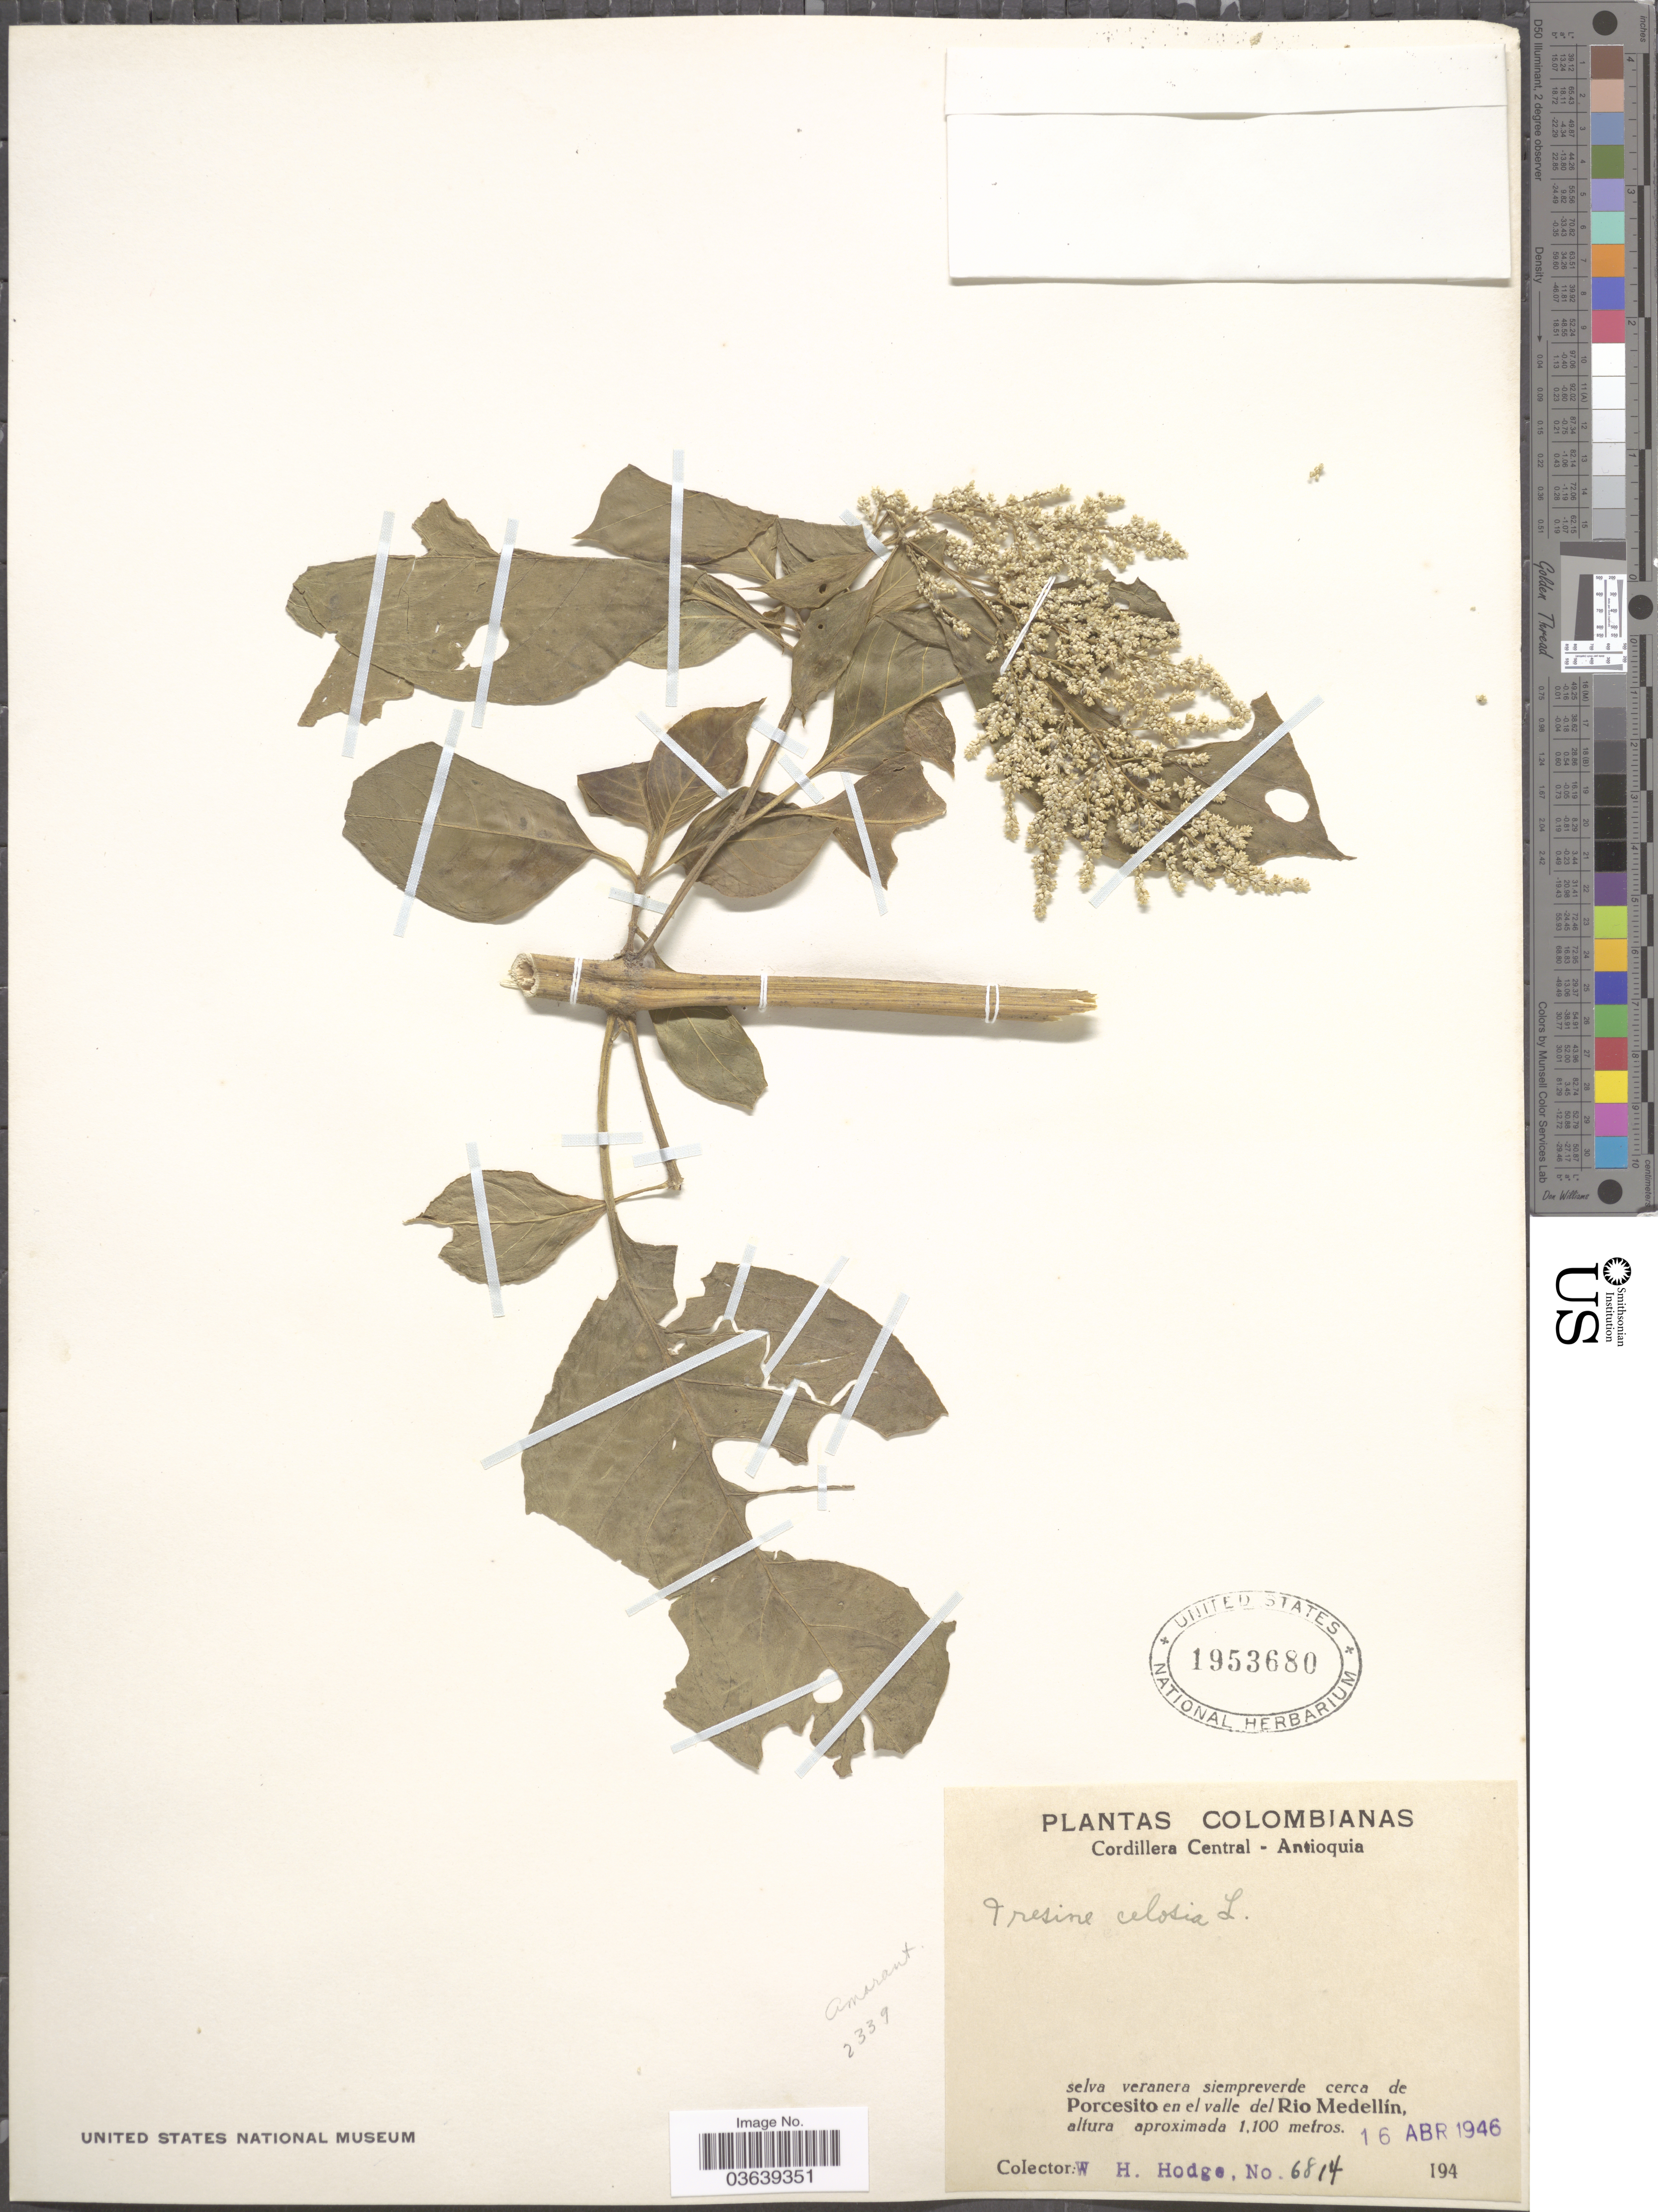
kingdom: Plantae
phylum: Tracheophyta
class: Magnoliopsida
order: Caryophyllales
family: Amaranthaceae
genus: Iresine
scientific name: Iresine celosia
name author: L.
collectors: W. Hodge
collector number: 6814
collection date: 1946-04-16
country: Colombia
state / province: Antioquia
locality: Cordillera Central. Selva veranera siempreverde cerca de Porcesito en el valle del Rio Medellín.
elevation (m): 1100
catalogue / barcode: US 1953680